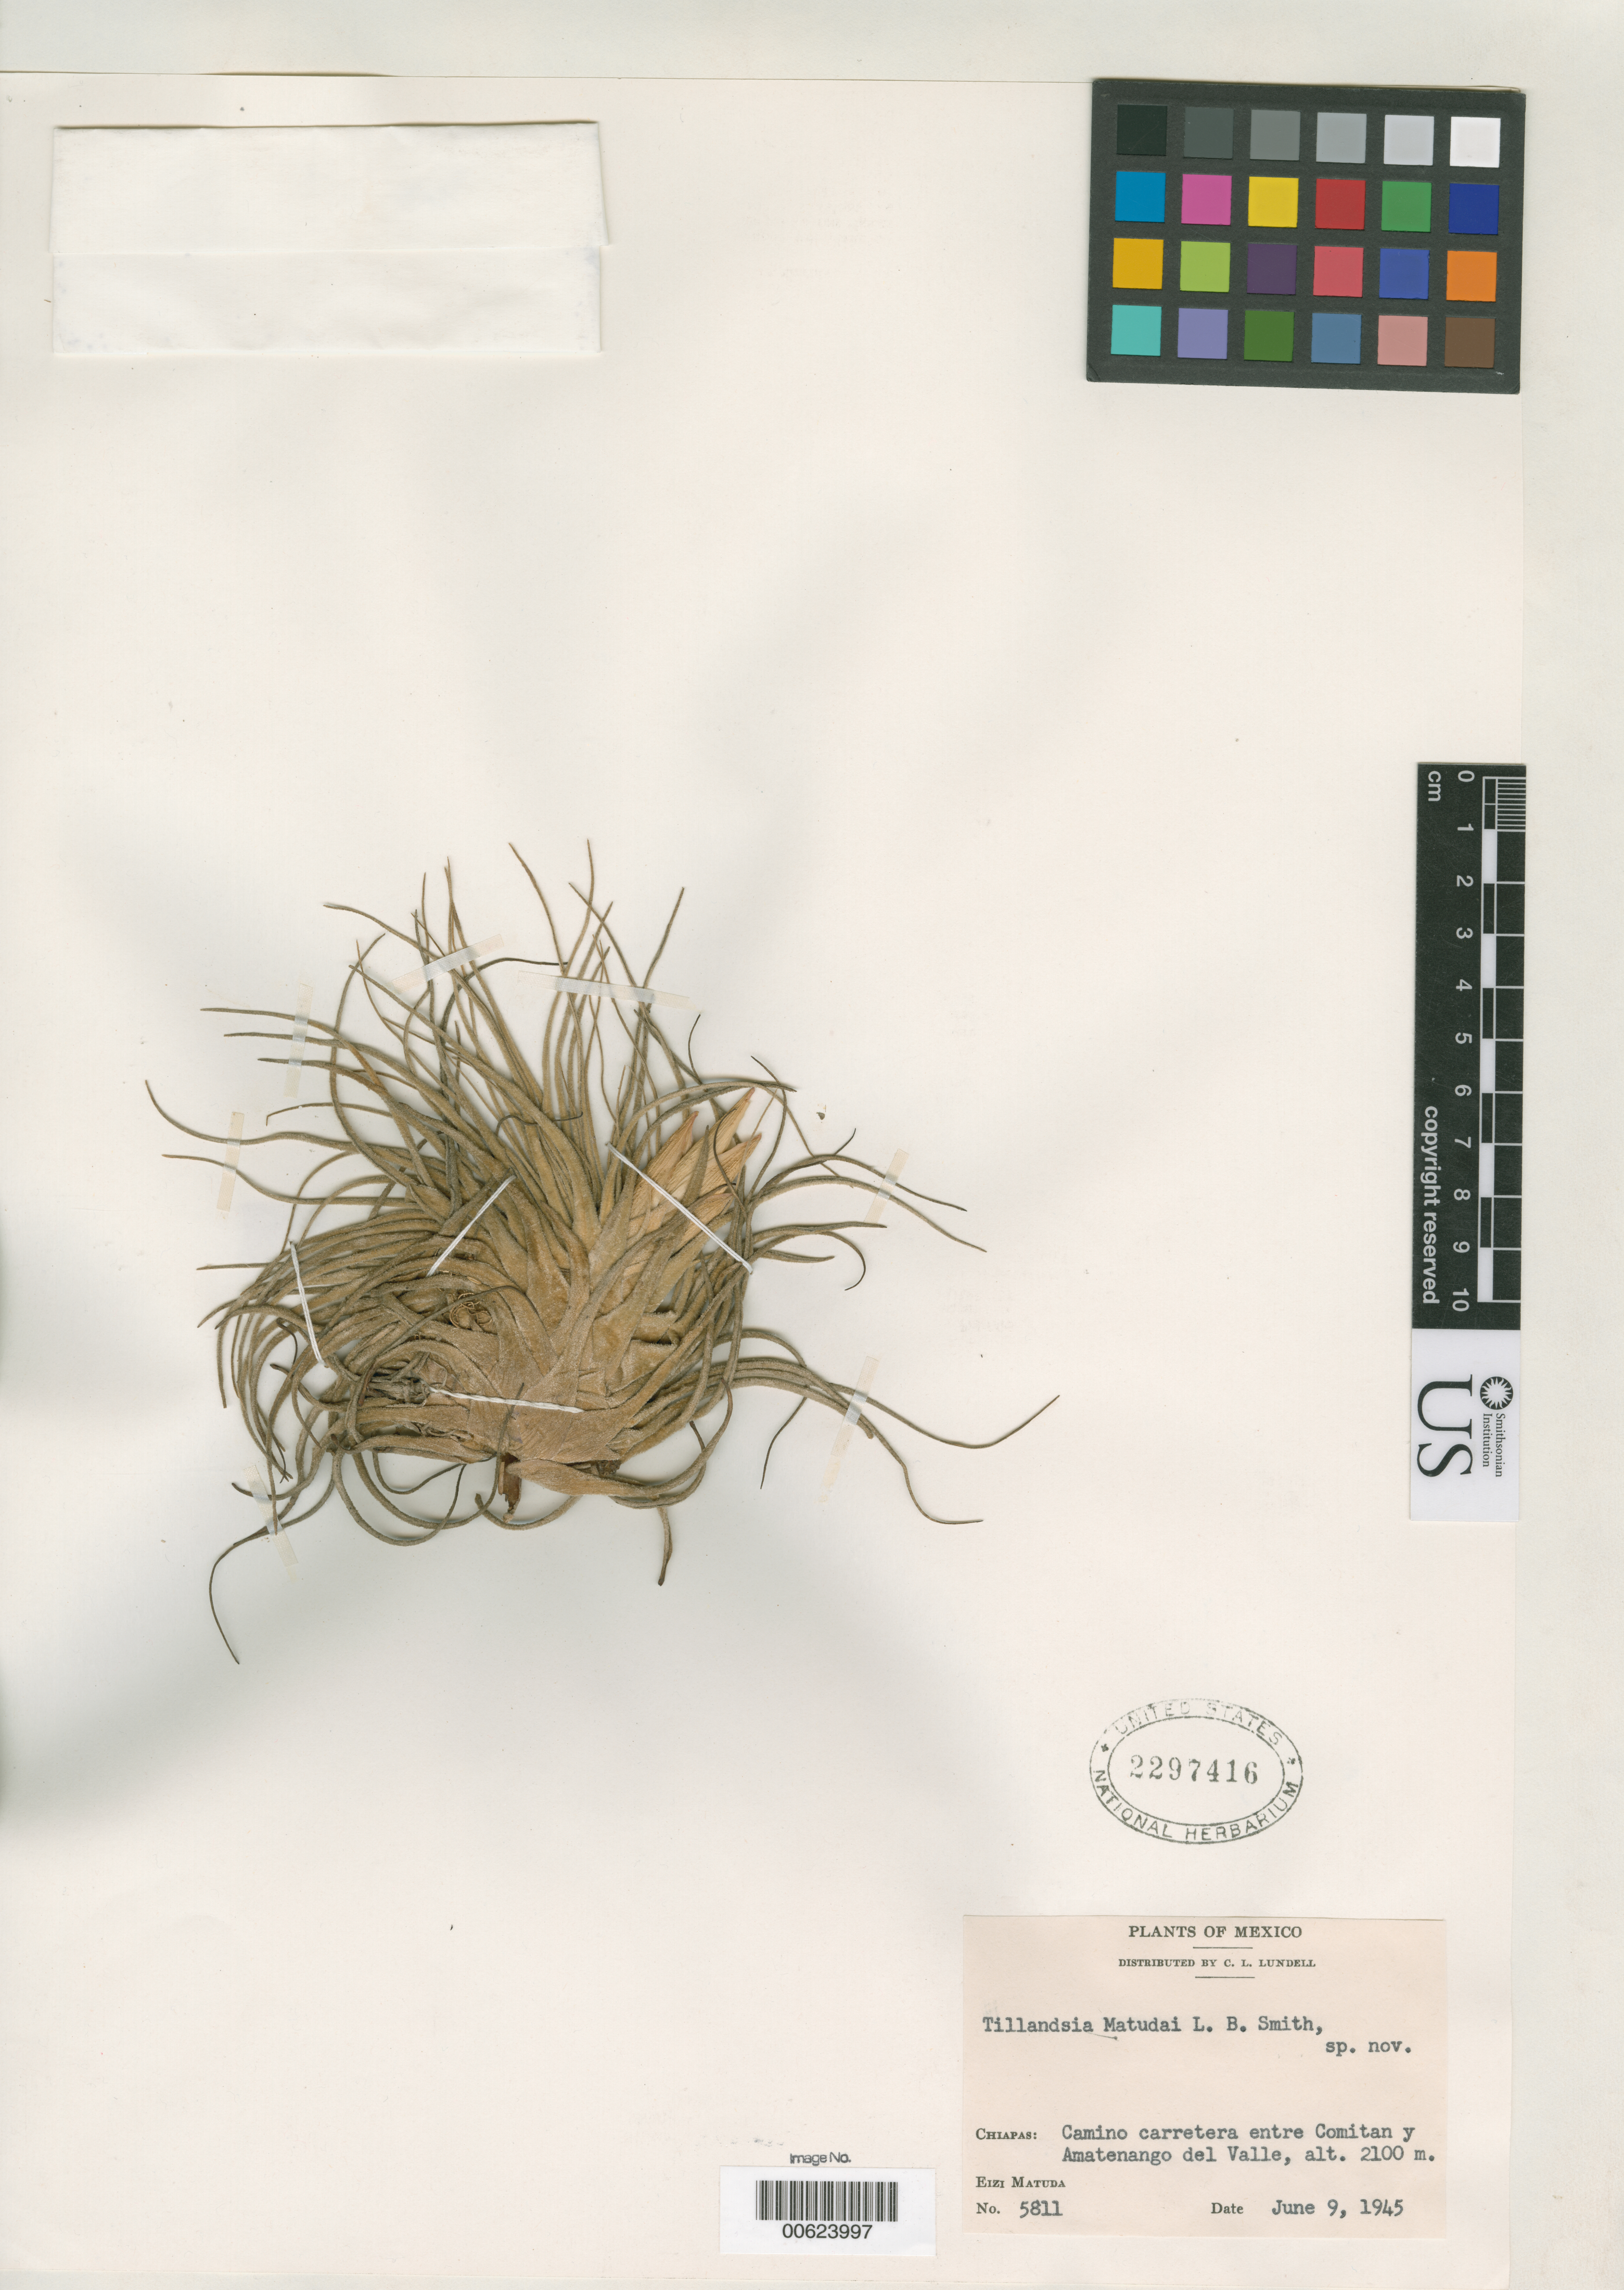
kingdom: Plantae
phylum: Tracheophyta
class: Liliopsida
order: Poales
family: Bromeliaceae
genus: Tillandsia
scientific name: Tillandsia matudae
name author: L.B. Sm.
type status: Isotype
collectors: E. Matuda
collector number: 5811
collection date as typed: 09 Jun 1945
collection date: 1945-06-09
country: Mexico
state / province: Chiapas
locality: Camino carretera entre Comitan & Amatenango del Valle.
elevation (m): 2100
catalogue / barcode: US 2297416